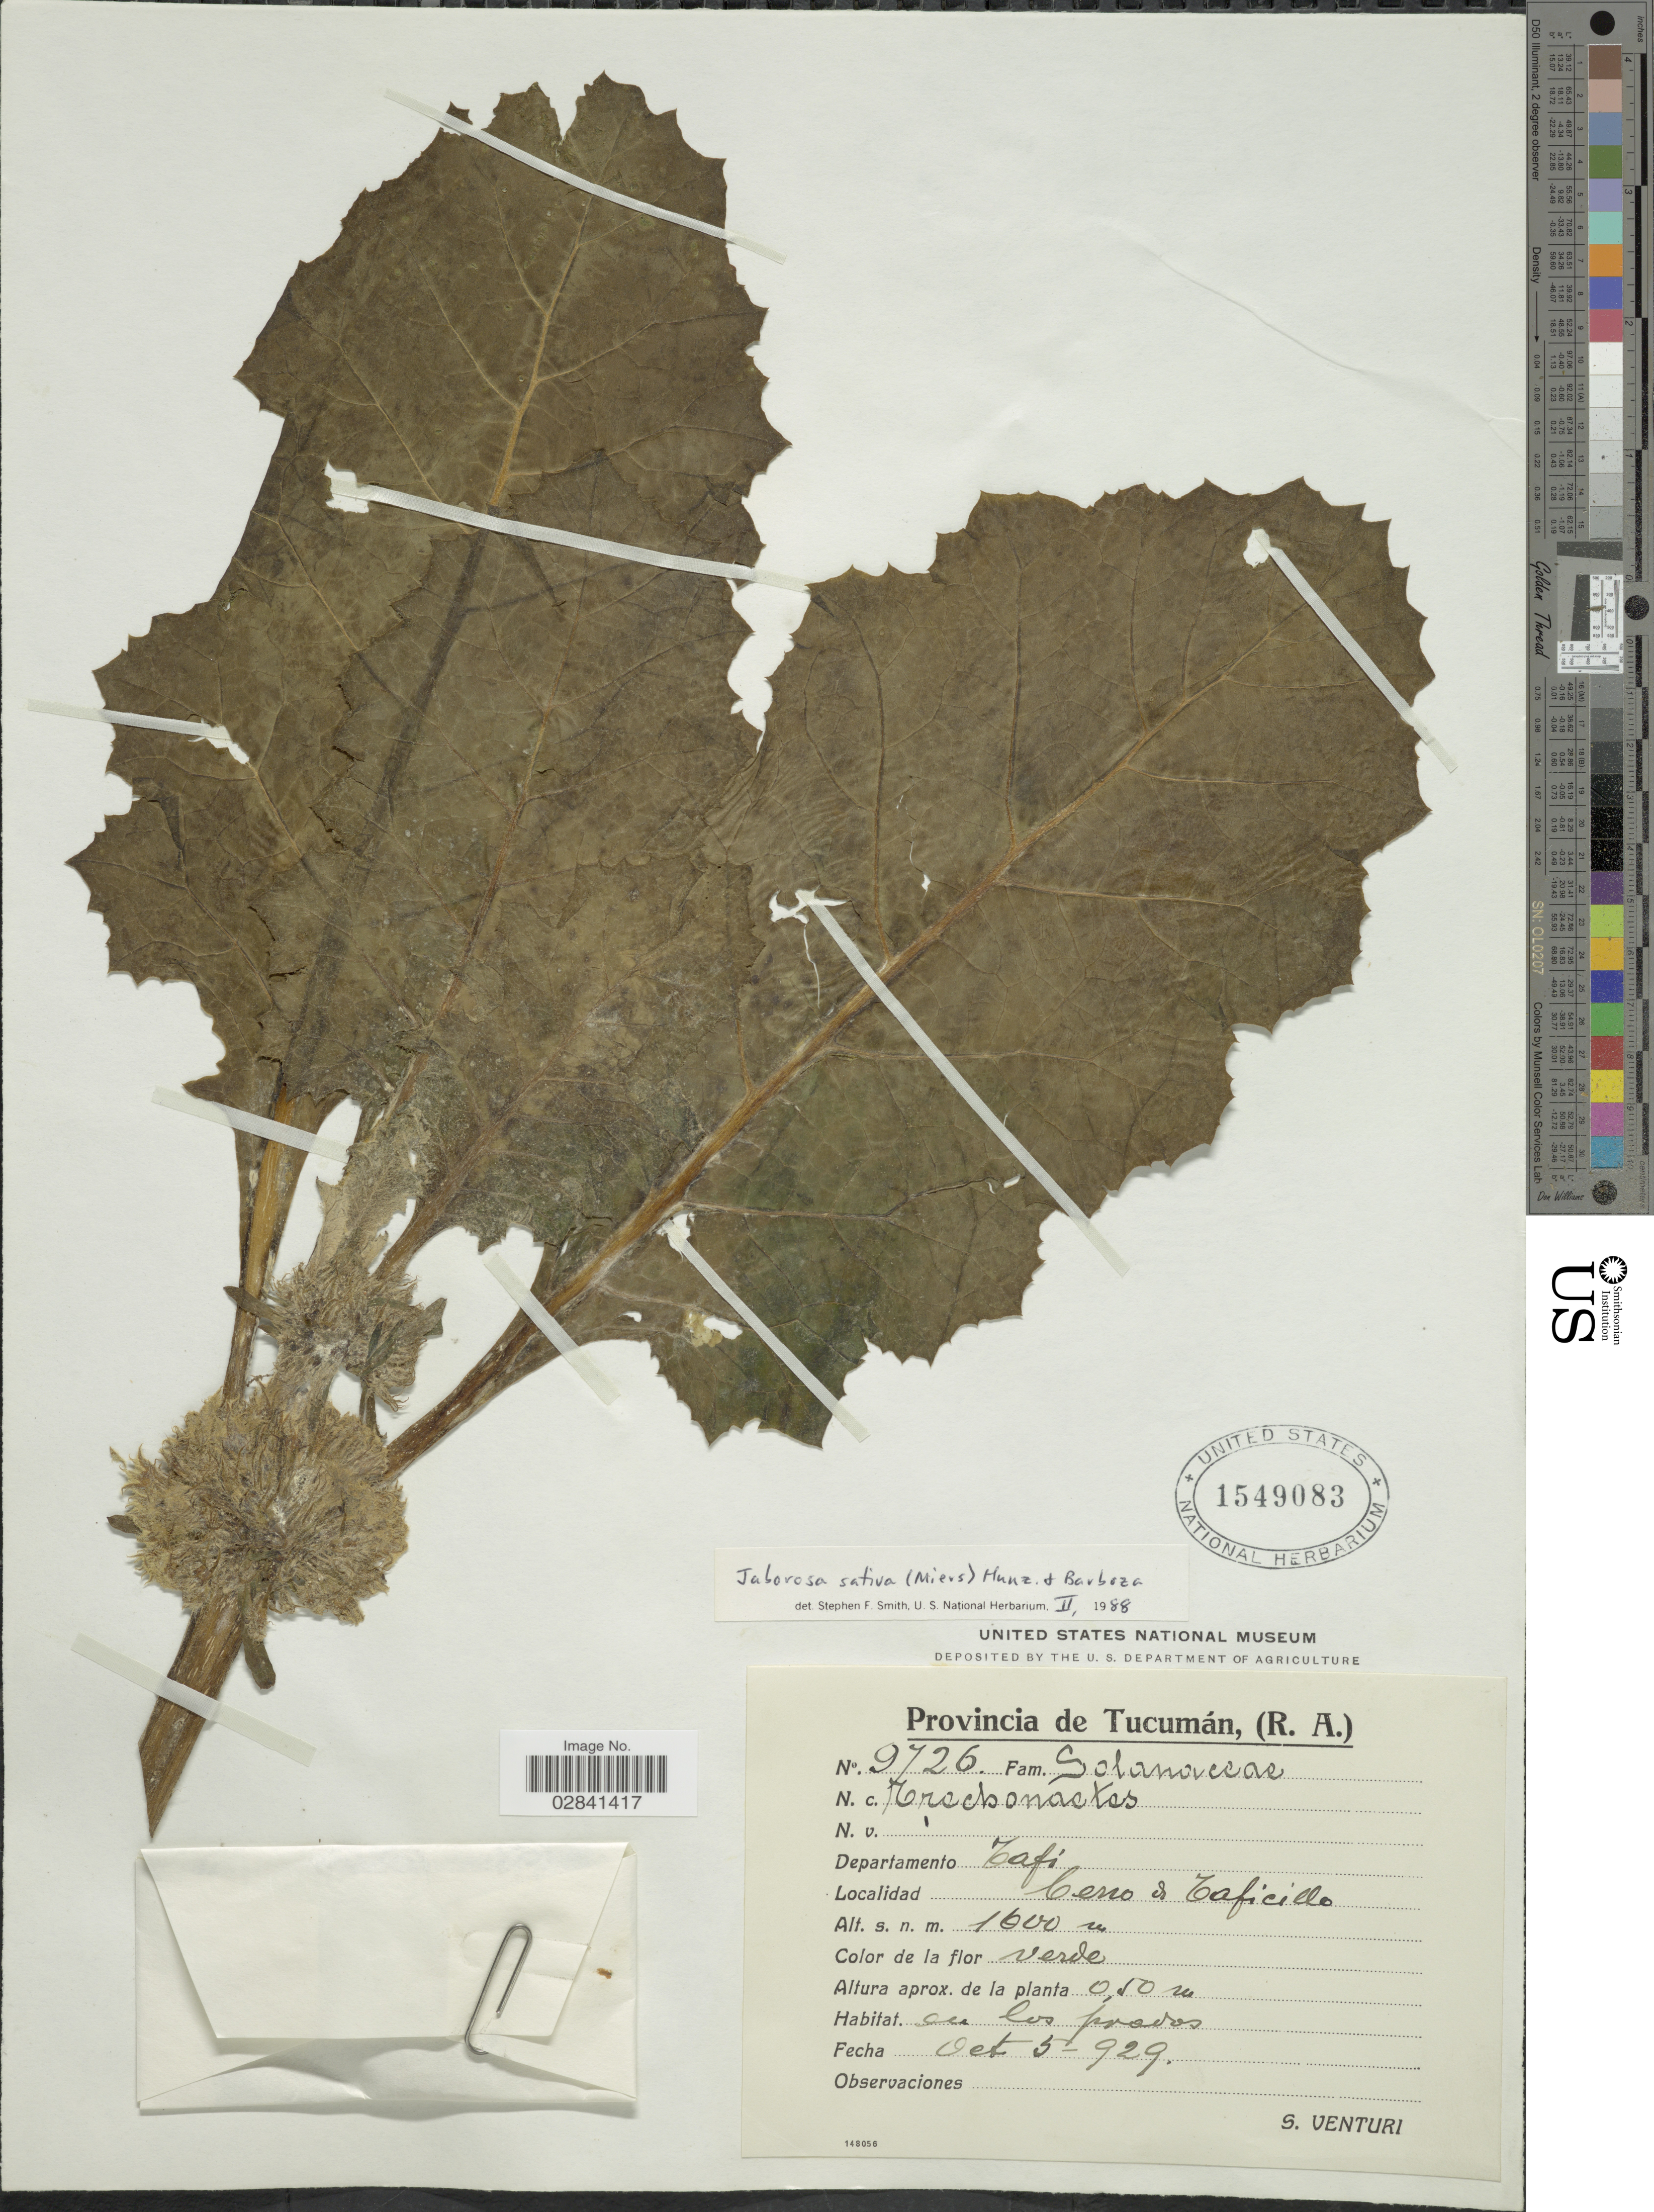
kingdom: Plantae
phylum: Tracheophyta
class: Magnoliopsida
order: Solanales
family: Solanaceae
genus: Jaborosa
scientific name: Jaborosa sativa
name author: (Miers) Hunz. & Barboza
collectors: S. Venturi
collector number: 9726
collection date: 1929-10-05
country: Argentina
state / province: Tucuman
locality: (R. A.). Departamento Tafi. Cerro de Taficillo.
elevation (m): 1600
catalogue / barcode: US 1549083